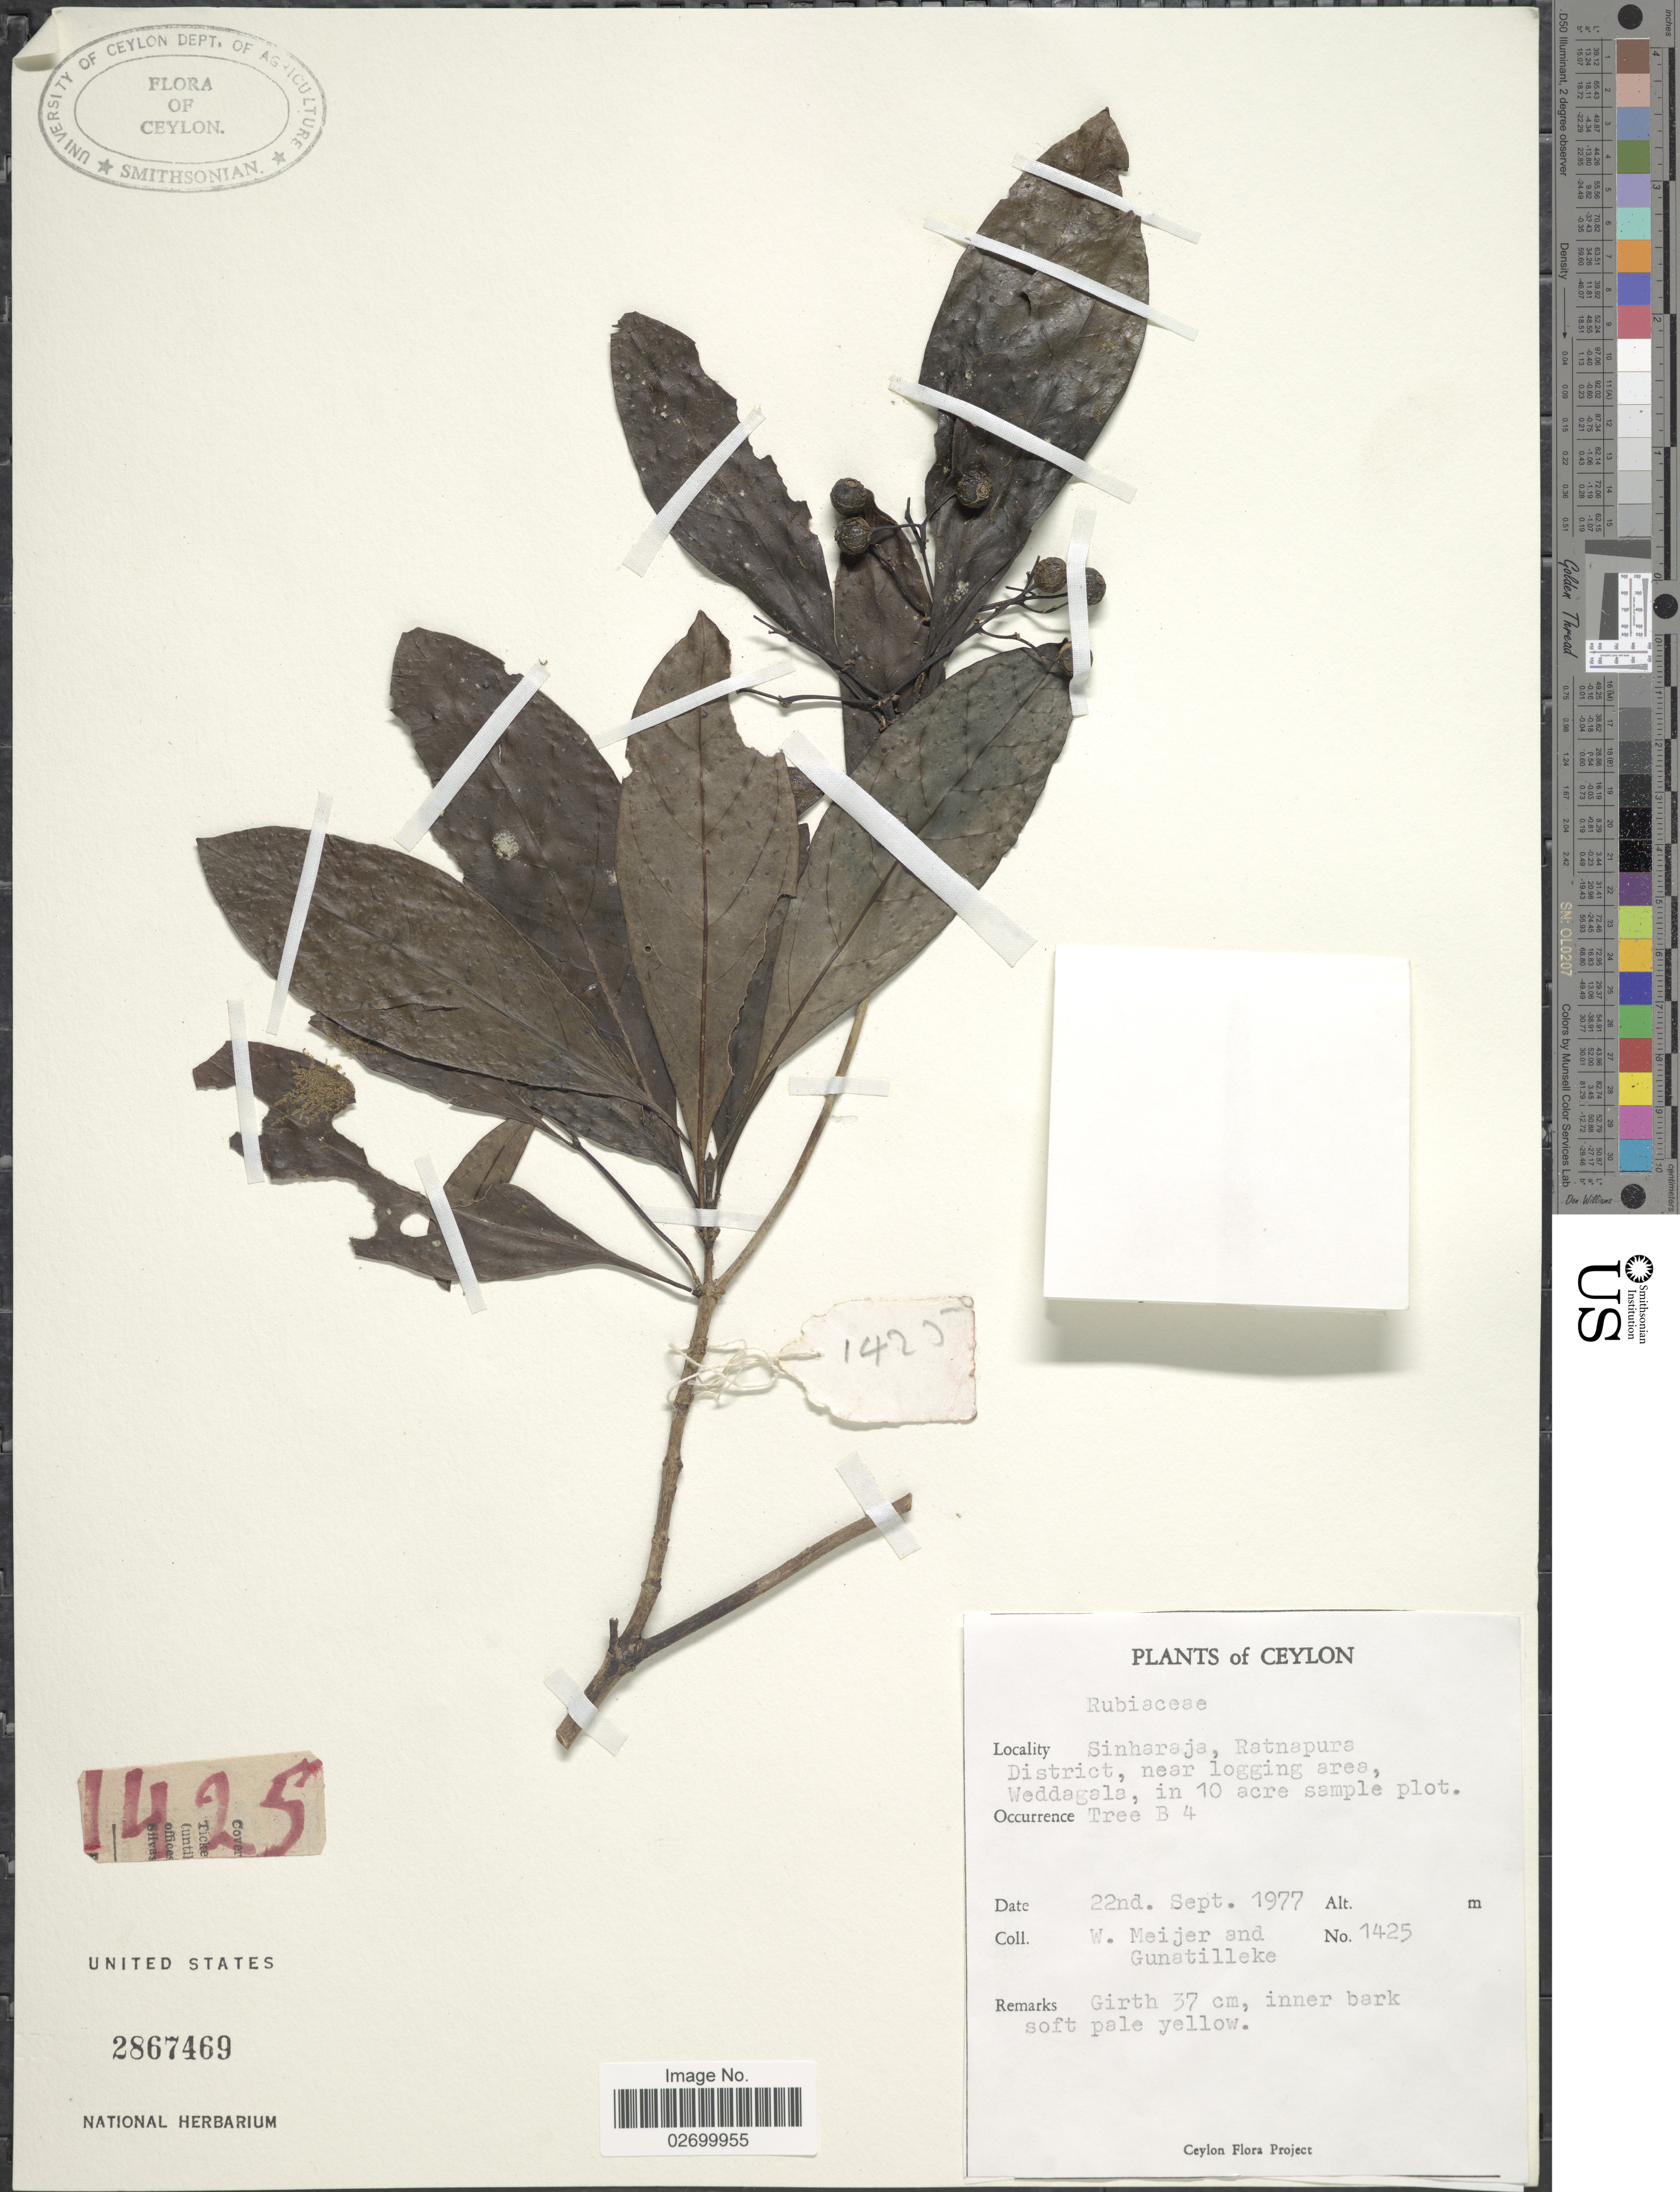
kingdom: Plantae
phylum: Tracheophyta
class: Magnoliopsida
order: Gentianales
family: Rubiaceae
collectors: W. Meijer & -- Gunatilleke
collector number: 1425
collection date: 1977-09-22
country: Sri Lanka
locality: Ceylon. Sinharaja, Ratnapura District, near logging area. Weddagala, in 10 acre sample plot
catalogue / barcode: US 2867469